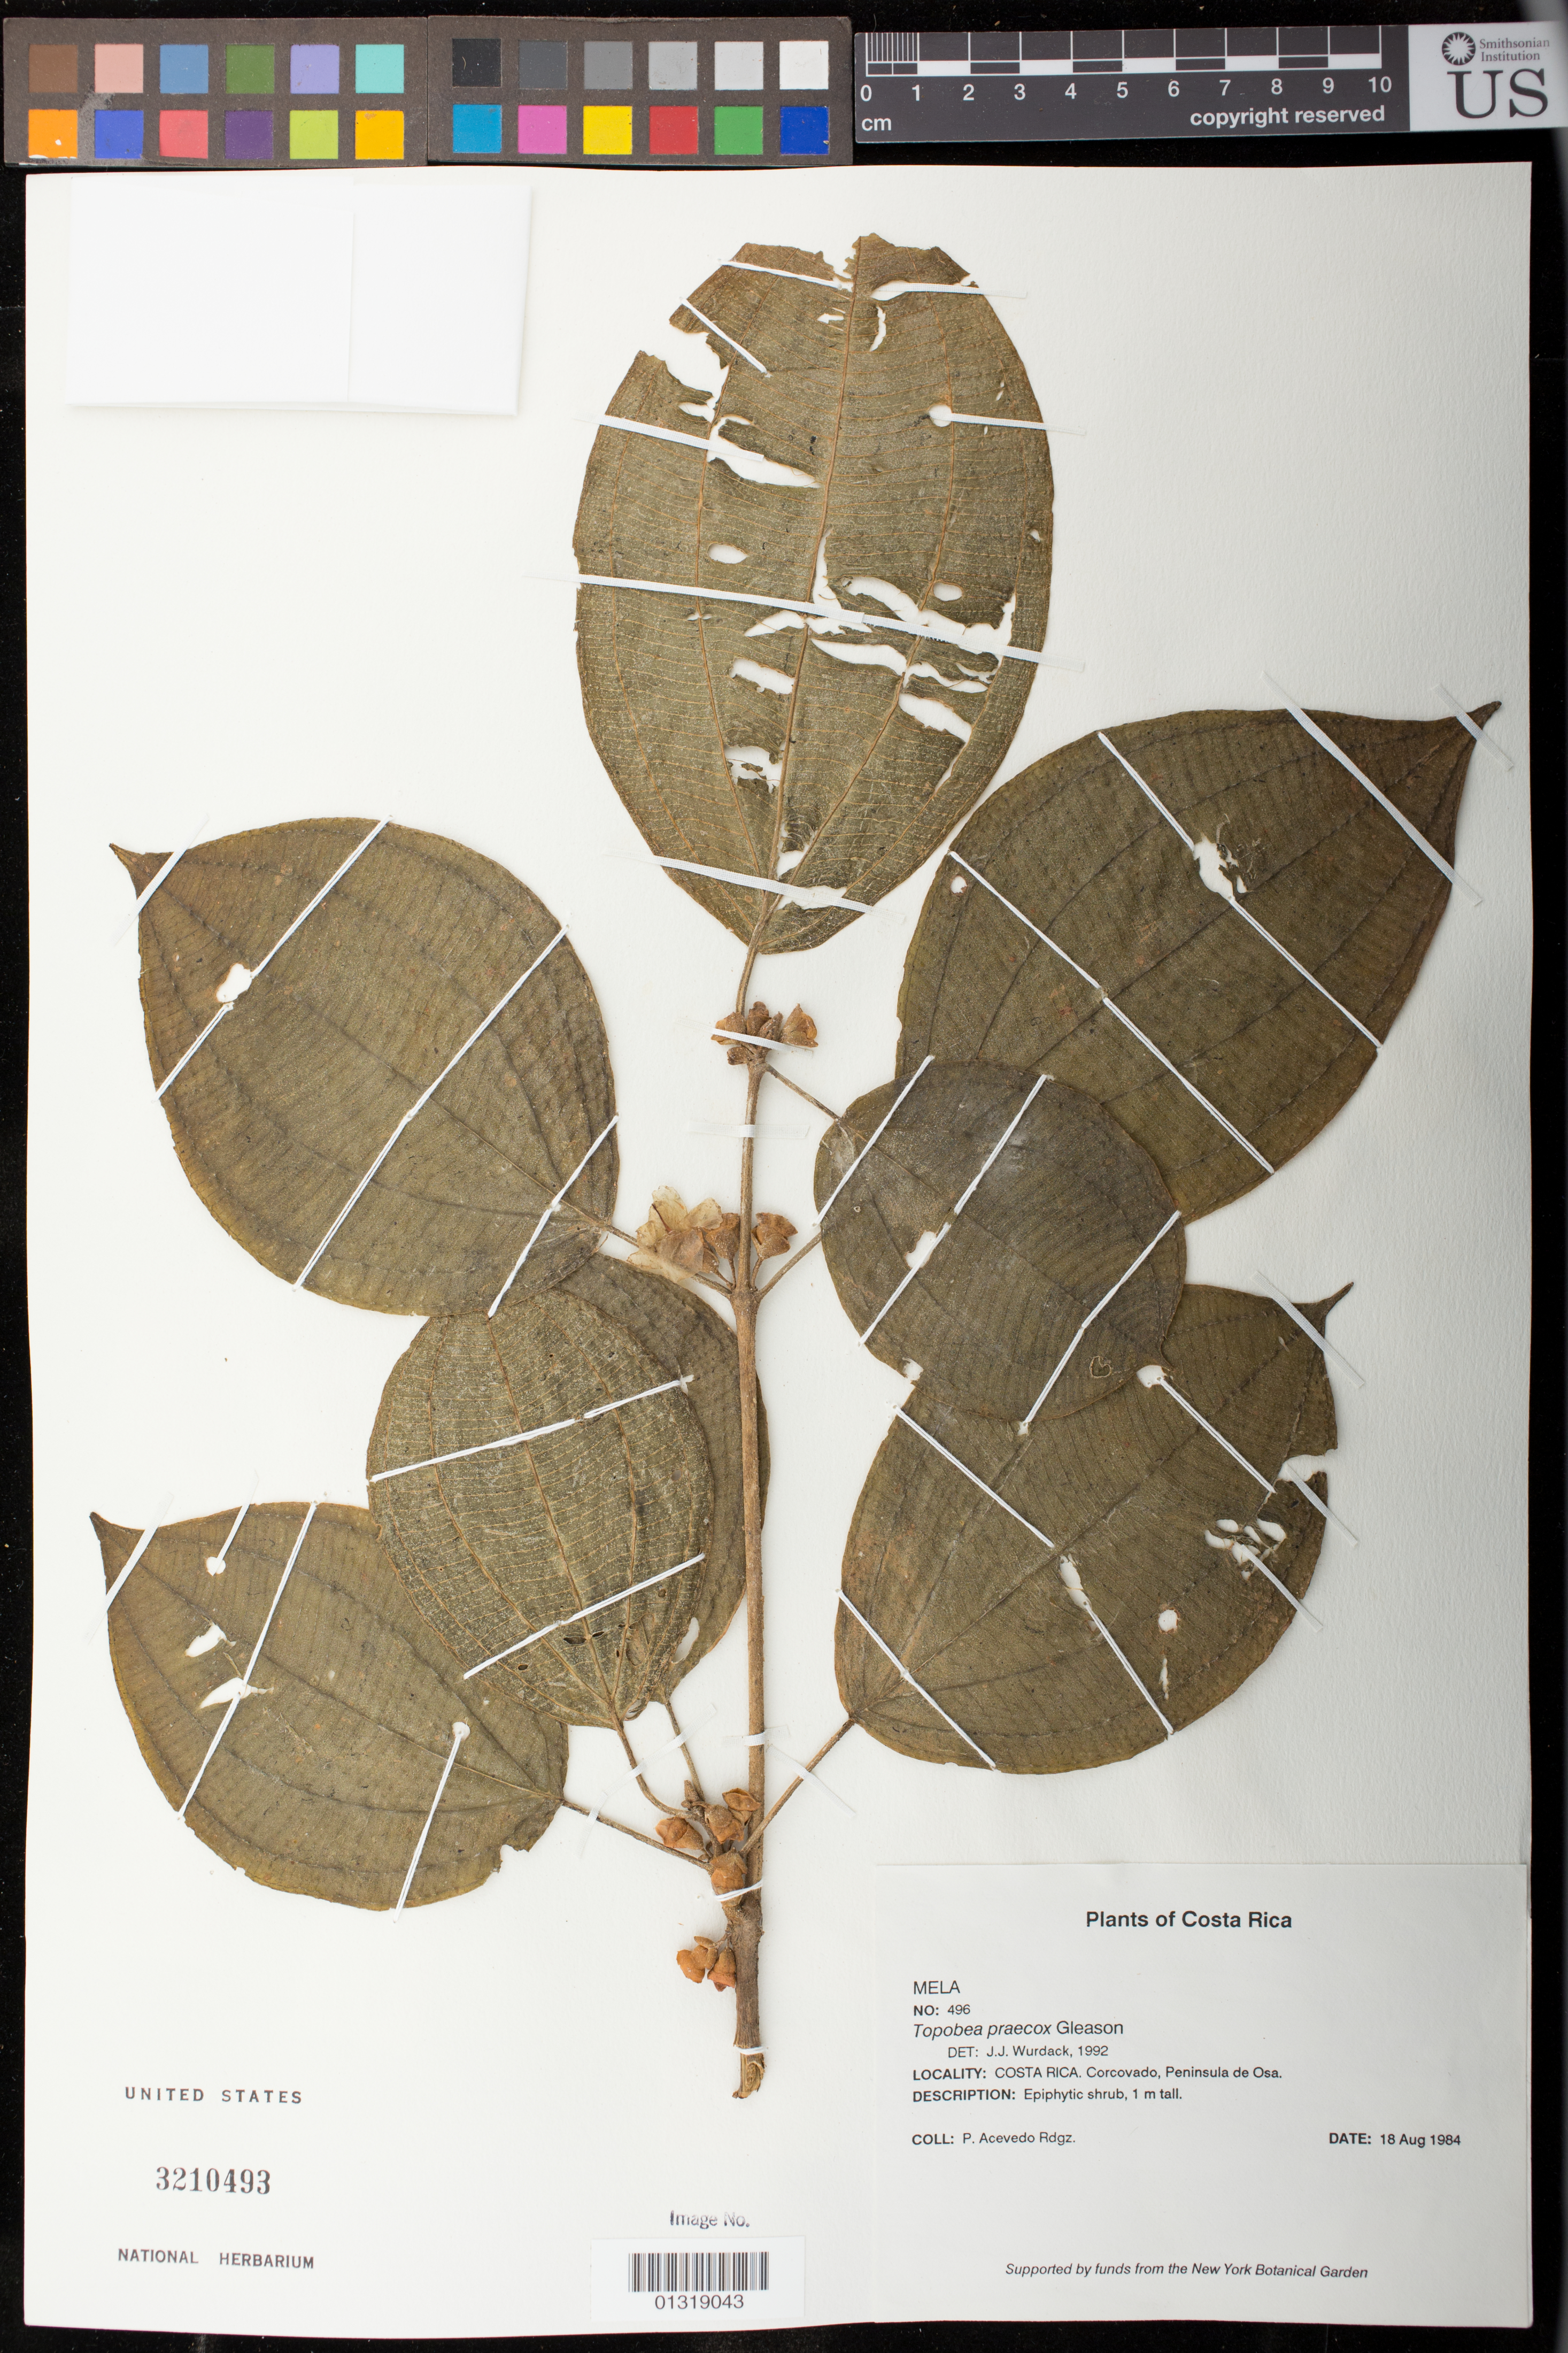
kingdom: Plantae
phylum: Tracheophyta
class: Magnoliopsida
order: Myrtales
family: Melastomataceae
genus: Topobea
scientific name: Topobea praecox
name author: Gleason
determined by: Wurdack, John J., (US), US (UNITED STATES)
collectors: P. Acevedo-Rodr.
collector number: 496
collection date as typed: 18 Aug 1984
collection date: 1984-08-18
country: Costa Rica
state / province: Puntarenas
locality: Corcovado, Penninsula de Osa.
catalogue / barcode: US 3210493